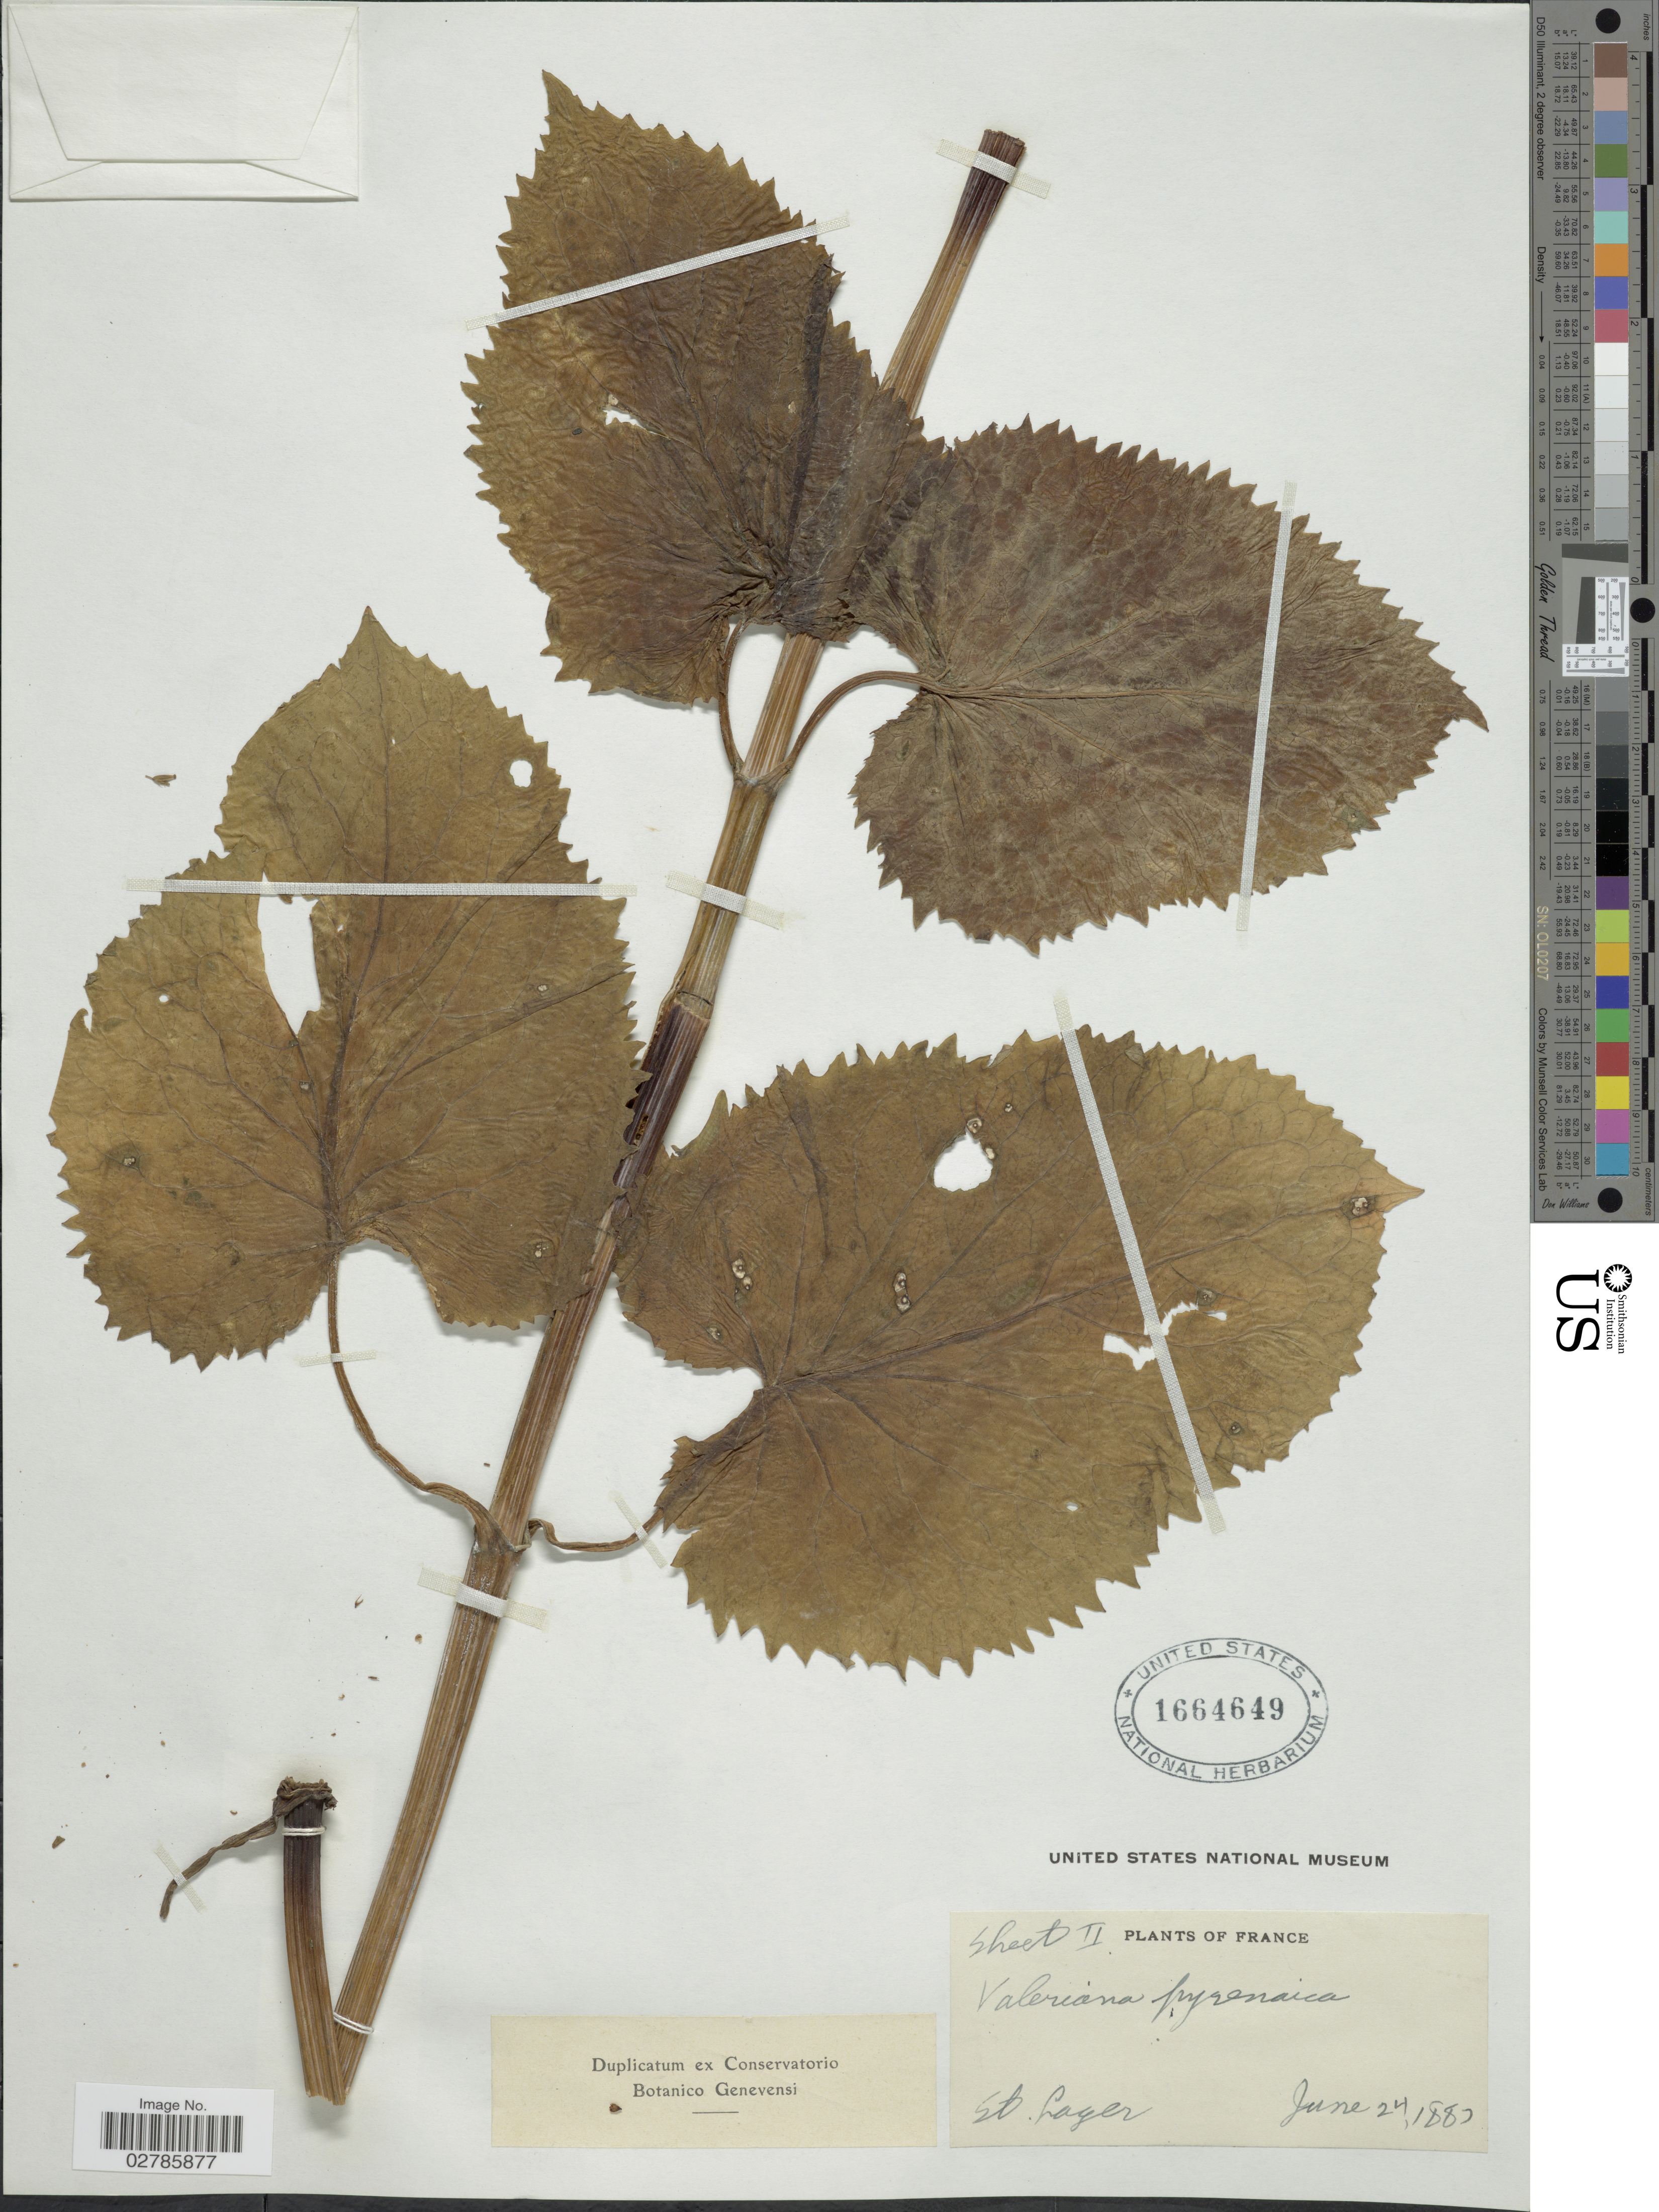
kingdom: Plantae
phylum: Tracheophyta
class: Magnoliopsida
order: Dipsacales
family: Caprifoliaceae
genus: Valeriana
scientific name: Valeriana pyrenaica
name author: L.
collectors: -. St. Lager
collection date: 1887-06-24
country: France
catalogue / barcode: US 1664649